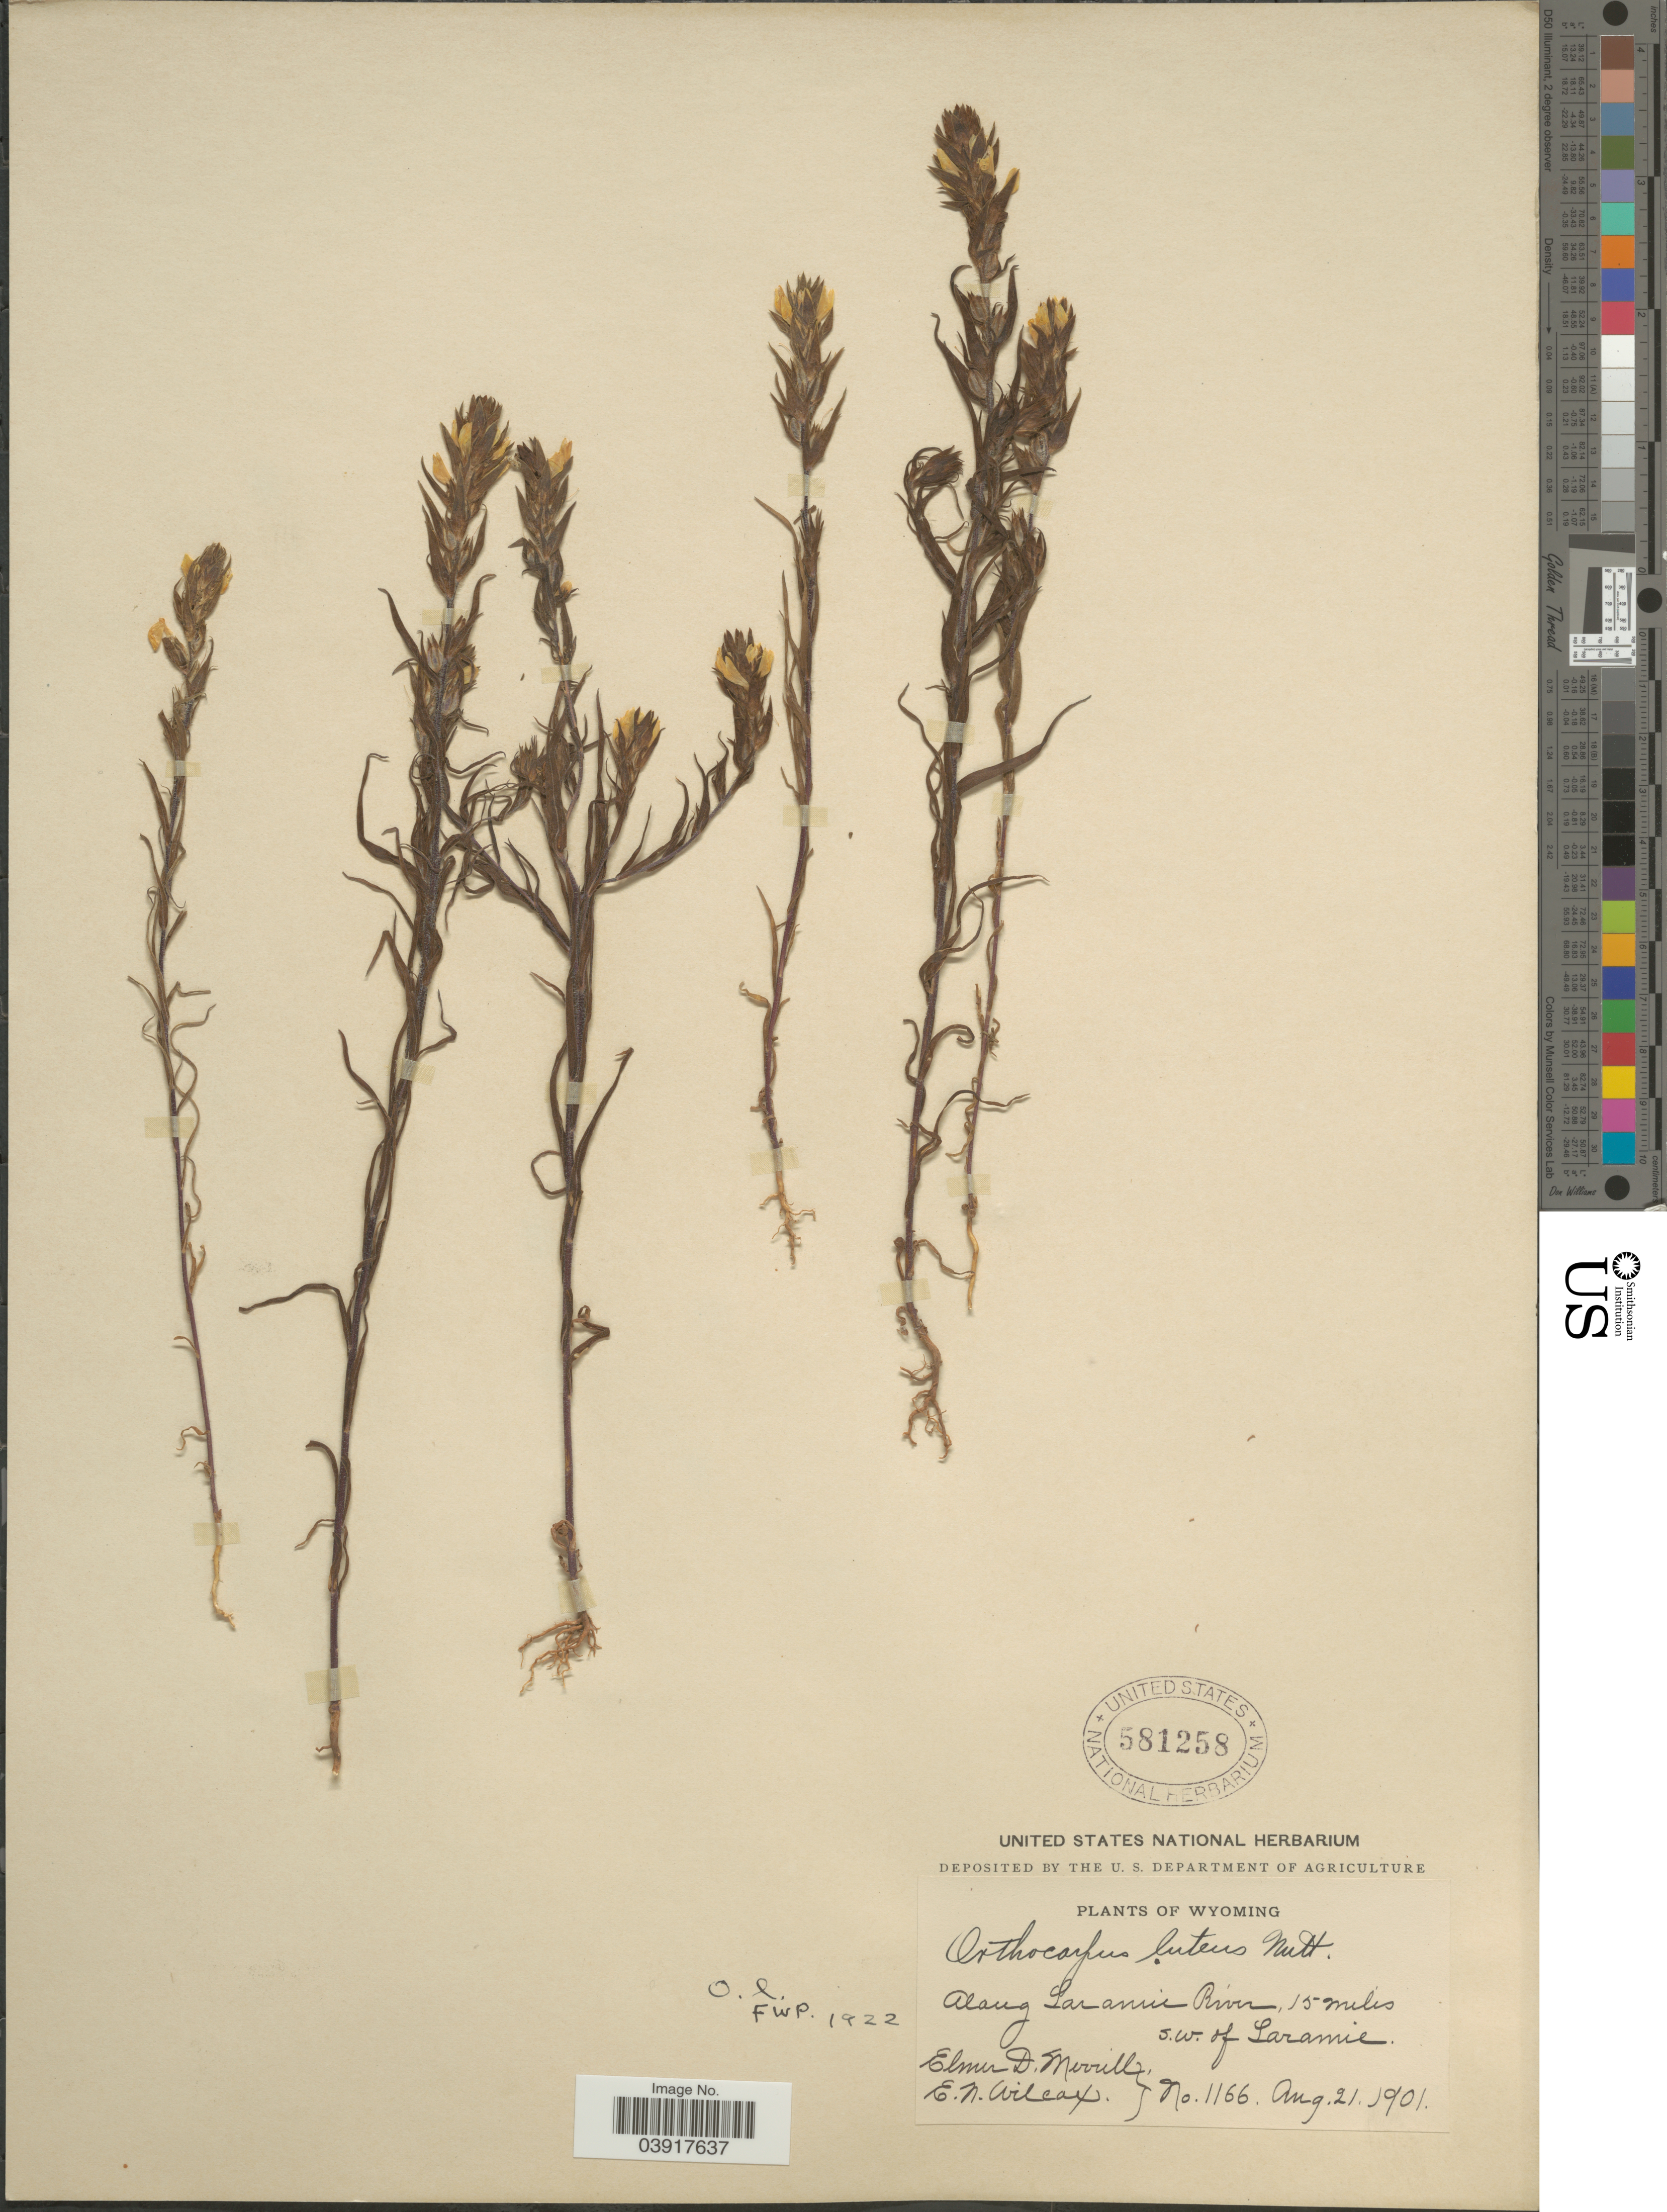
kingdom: Plantae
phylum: Tracheophyta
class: Magnoliopsida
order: Lamiales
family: Orobanchaceae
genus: Orthocarpus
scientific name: Orthocarpus luteus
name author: Nutt.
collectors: E. D. Merrill & E. Wilcox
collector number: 1166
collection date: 1901-08-21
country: United States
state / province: Wyoming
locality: Along Laramie River, 15 miles s.w. of Laramie.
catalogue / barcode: US 581258